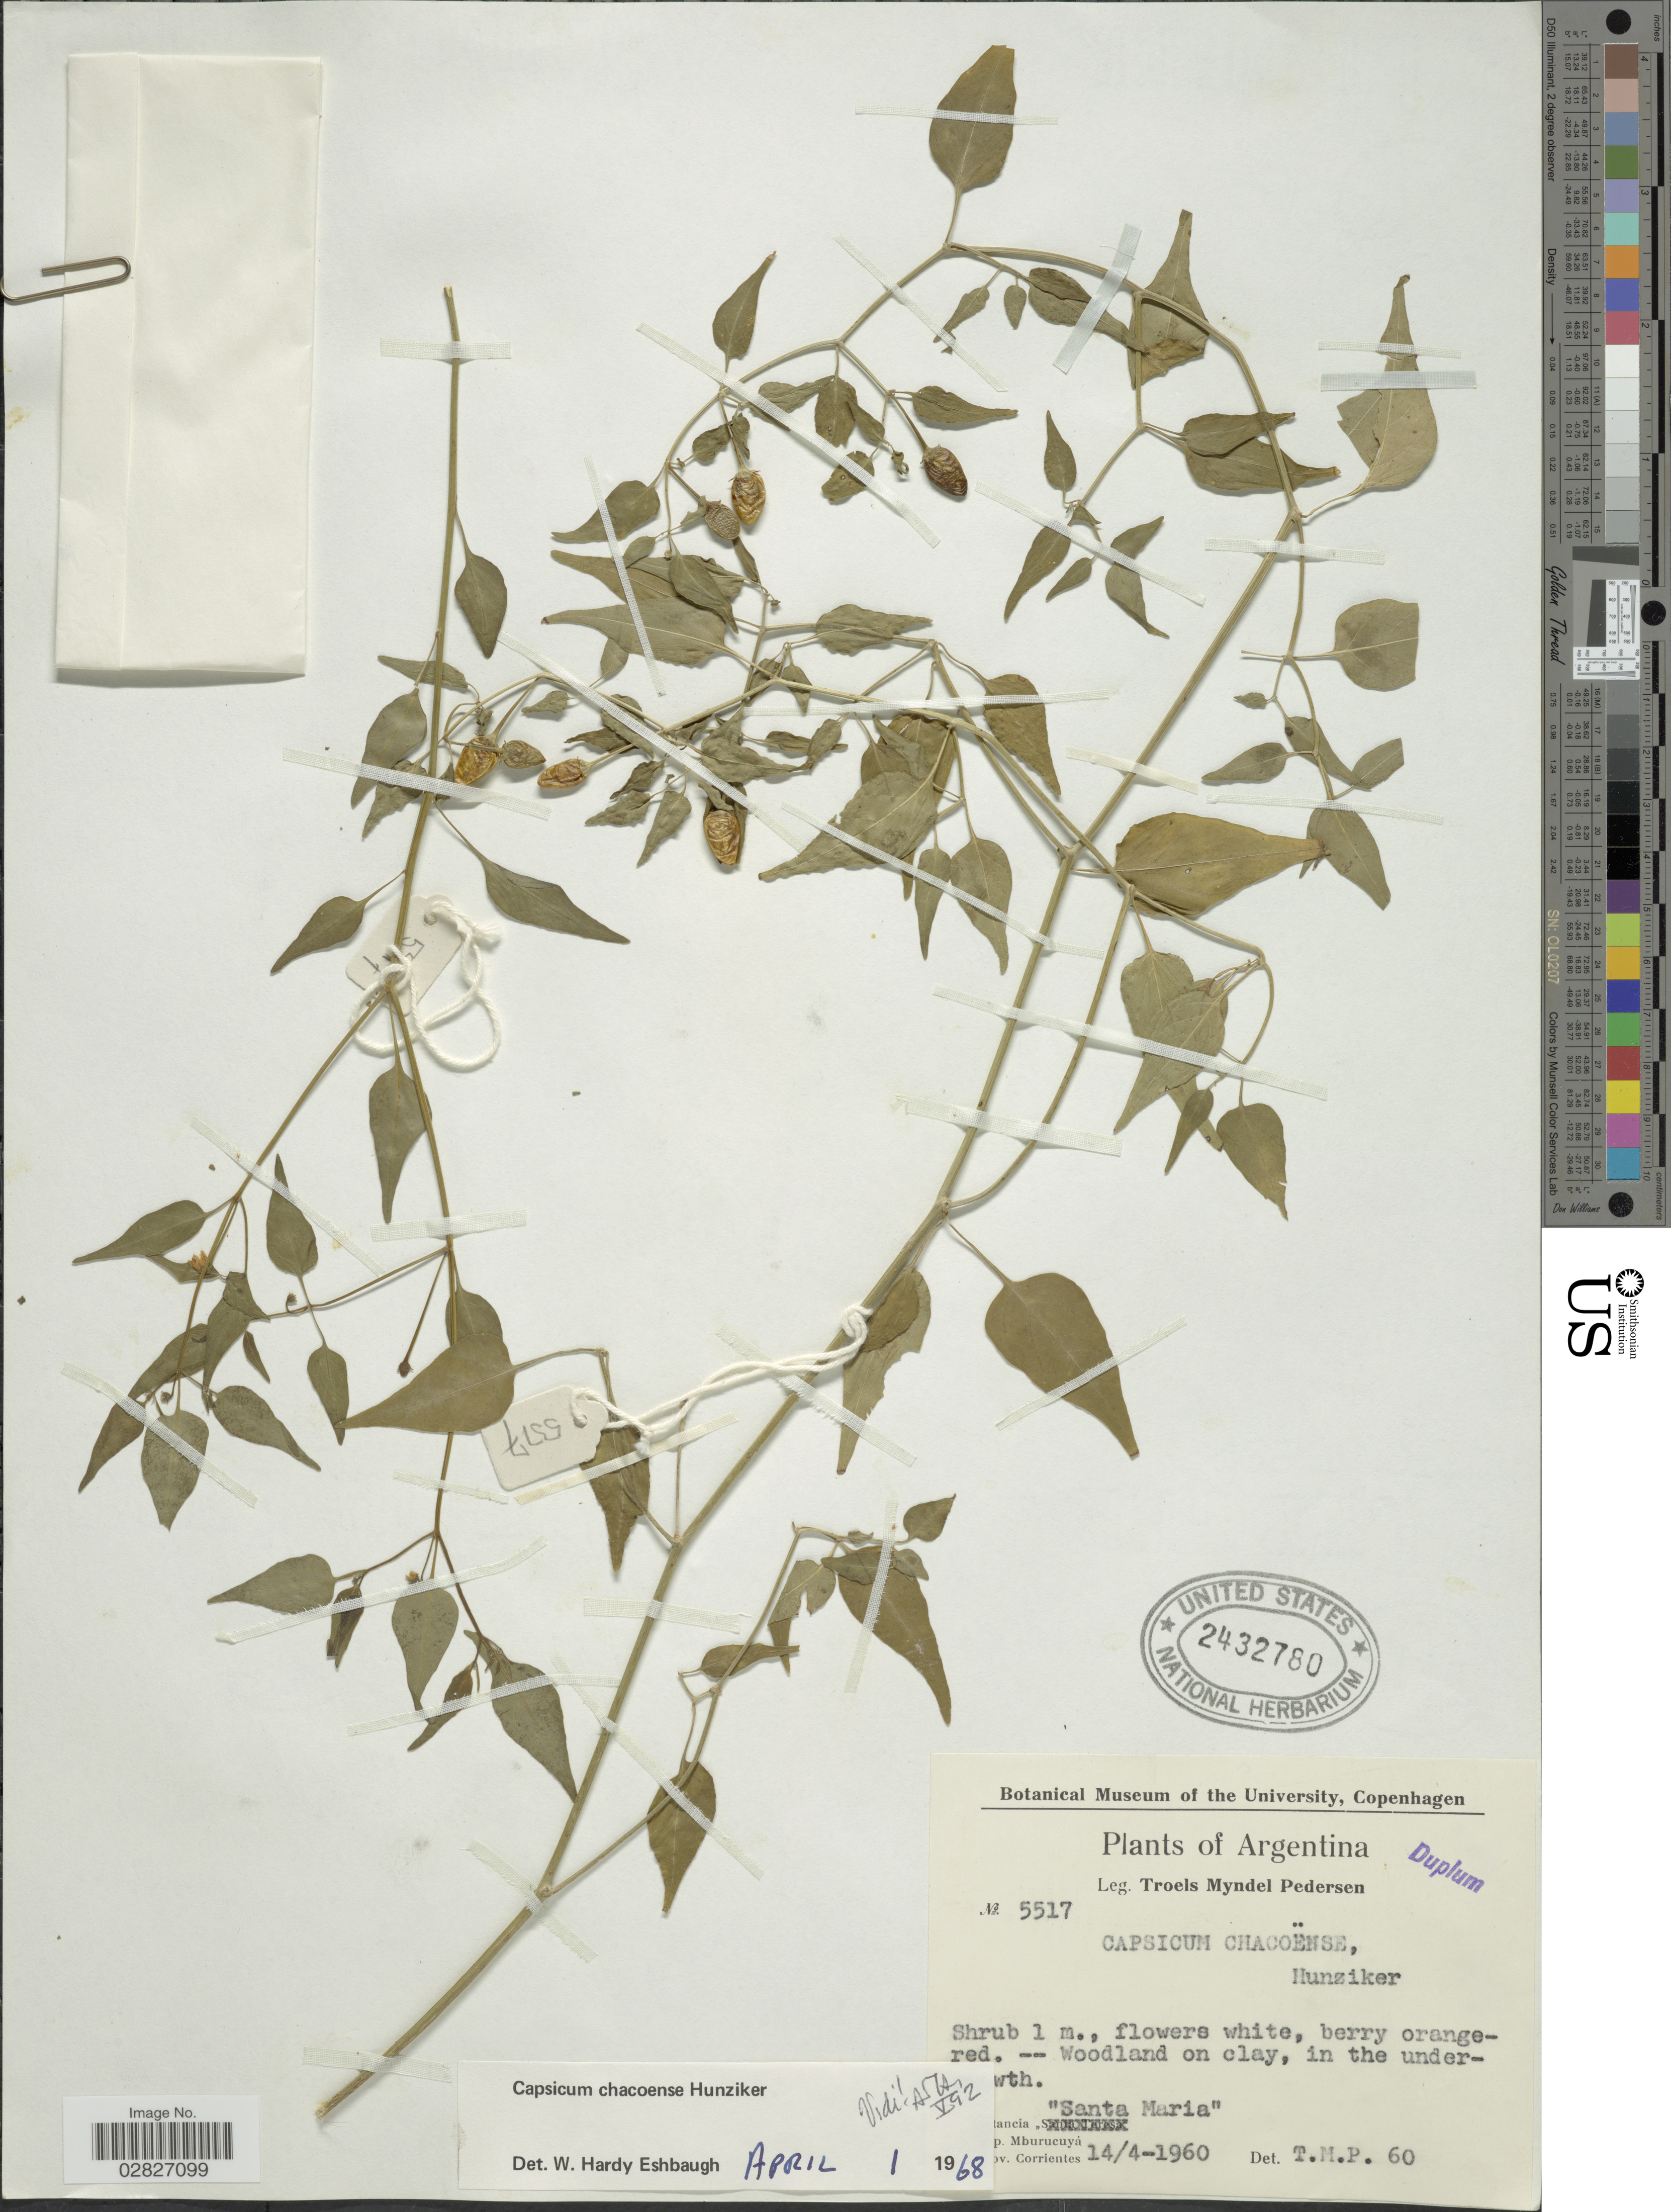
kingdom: Plantae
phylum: Tracheophyta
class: Magnoliopsida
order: Solanales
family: Solanaceae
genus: Capsicum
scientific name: Capsicum chacoense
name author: Hunz.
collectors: T. Pederson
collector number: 5517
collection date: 1960-04-14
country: Argentina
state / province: Corrientes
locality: Estancia 'Santa Maria,' Dep. Mburucuyá.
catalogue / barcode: US 2432780